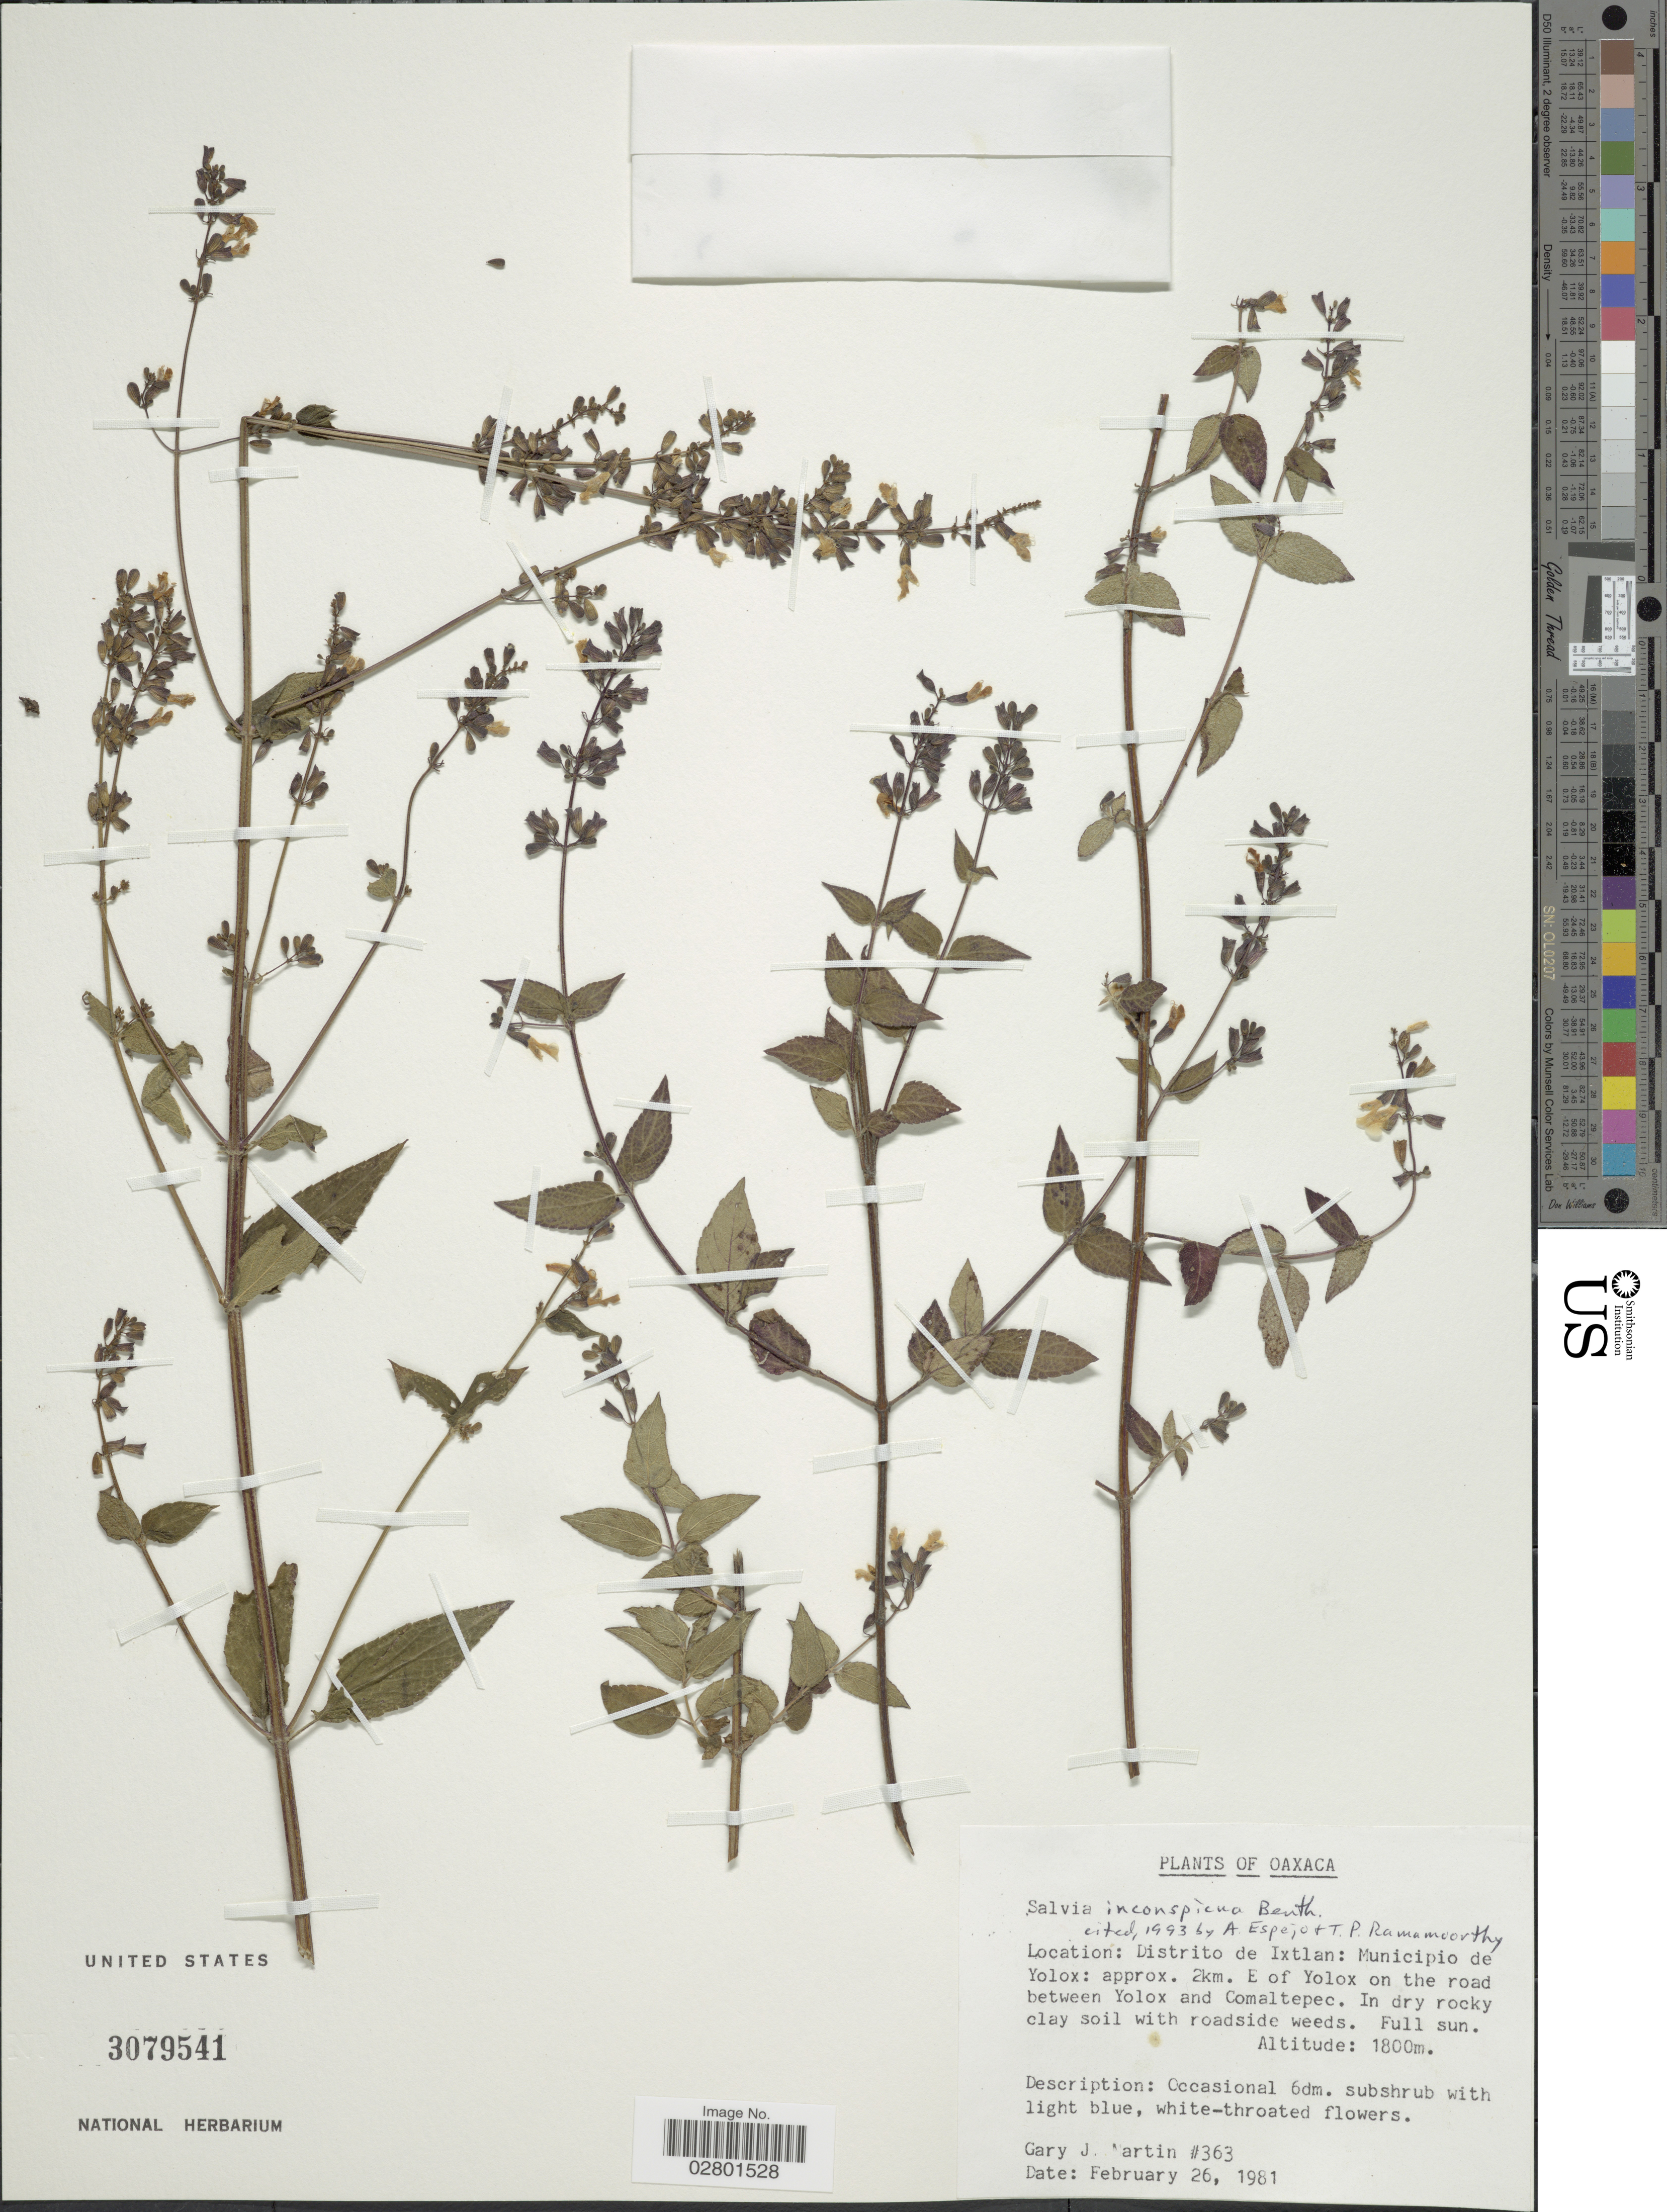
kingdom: Plantae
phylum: Tracheophyta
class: Magnoliopsida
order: Lamiales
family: Lamiaceae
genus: Salvia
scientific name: Salvia inconspicua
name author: Benth.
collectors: J. Martin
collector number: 363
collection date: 1981-02-26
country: Mexico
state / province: Oaxaca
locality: Distrito de Ixtlan, Municipio de Yolox, approx. 2 km. E of Yolox on the road between Yolox and Comaltepec.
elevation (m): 1800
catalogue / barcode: US 3079541